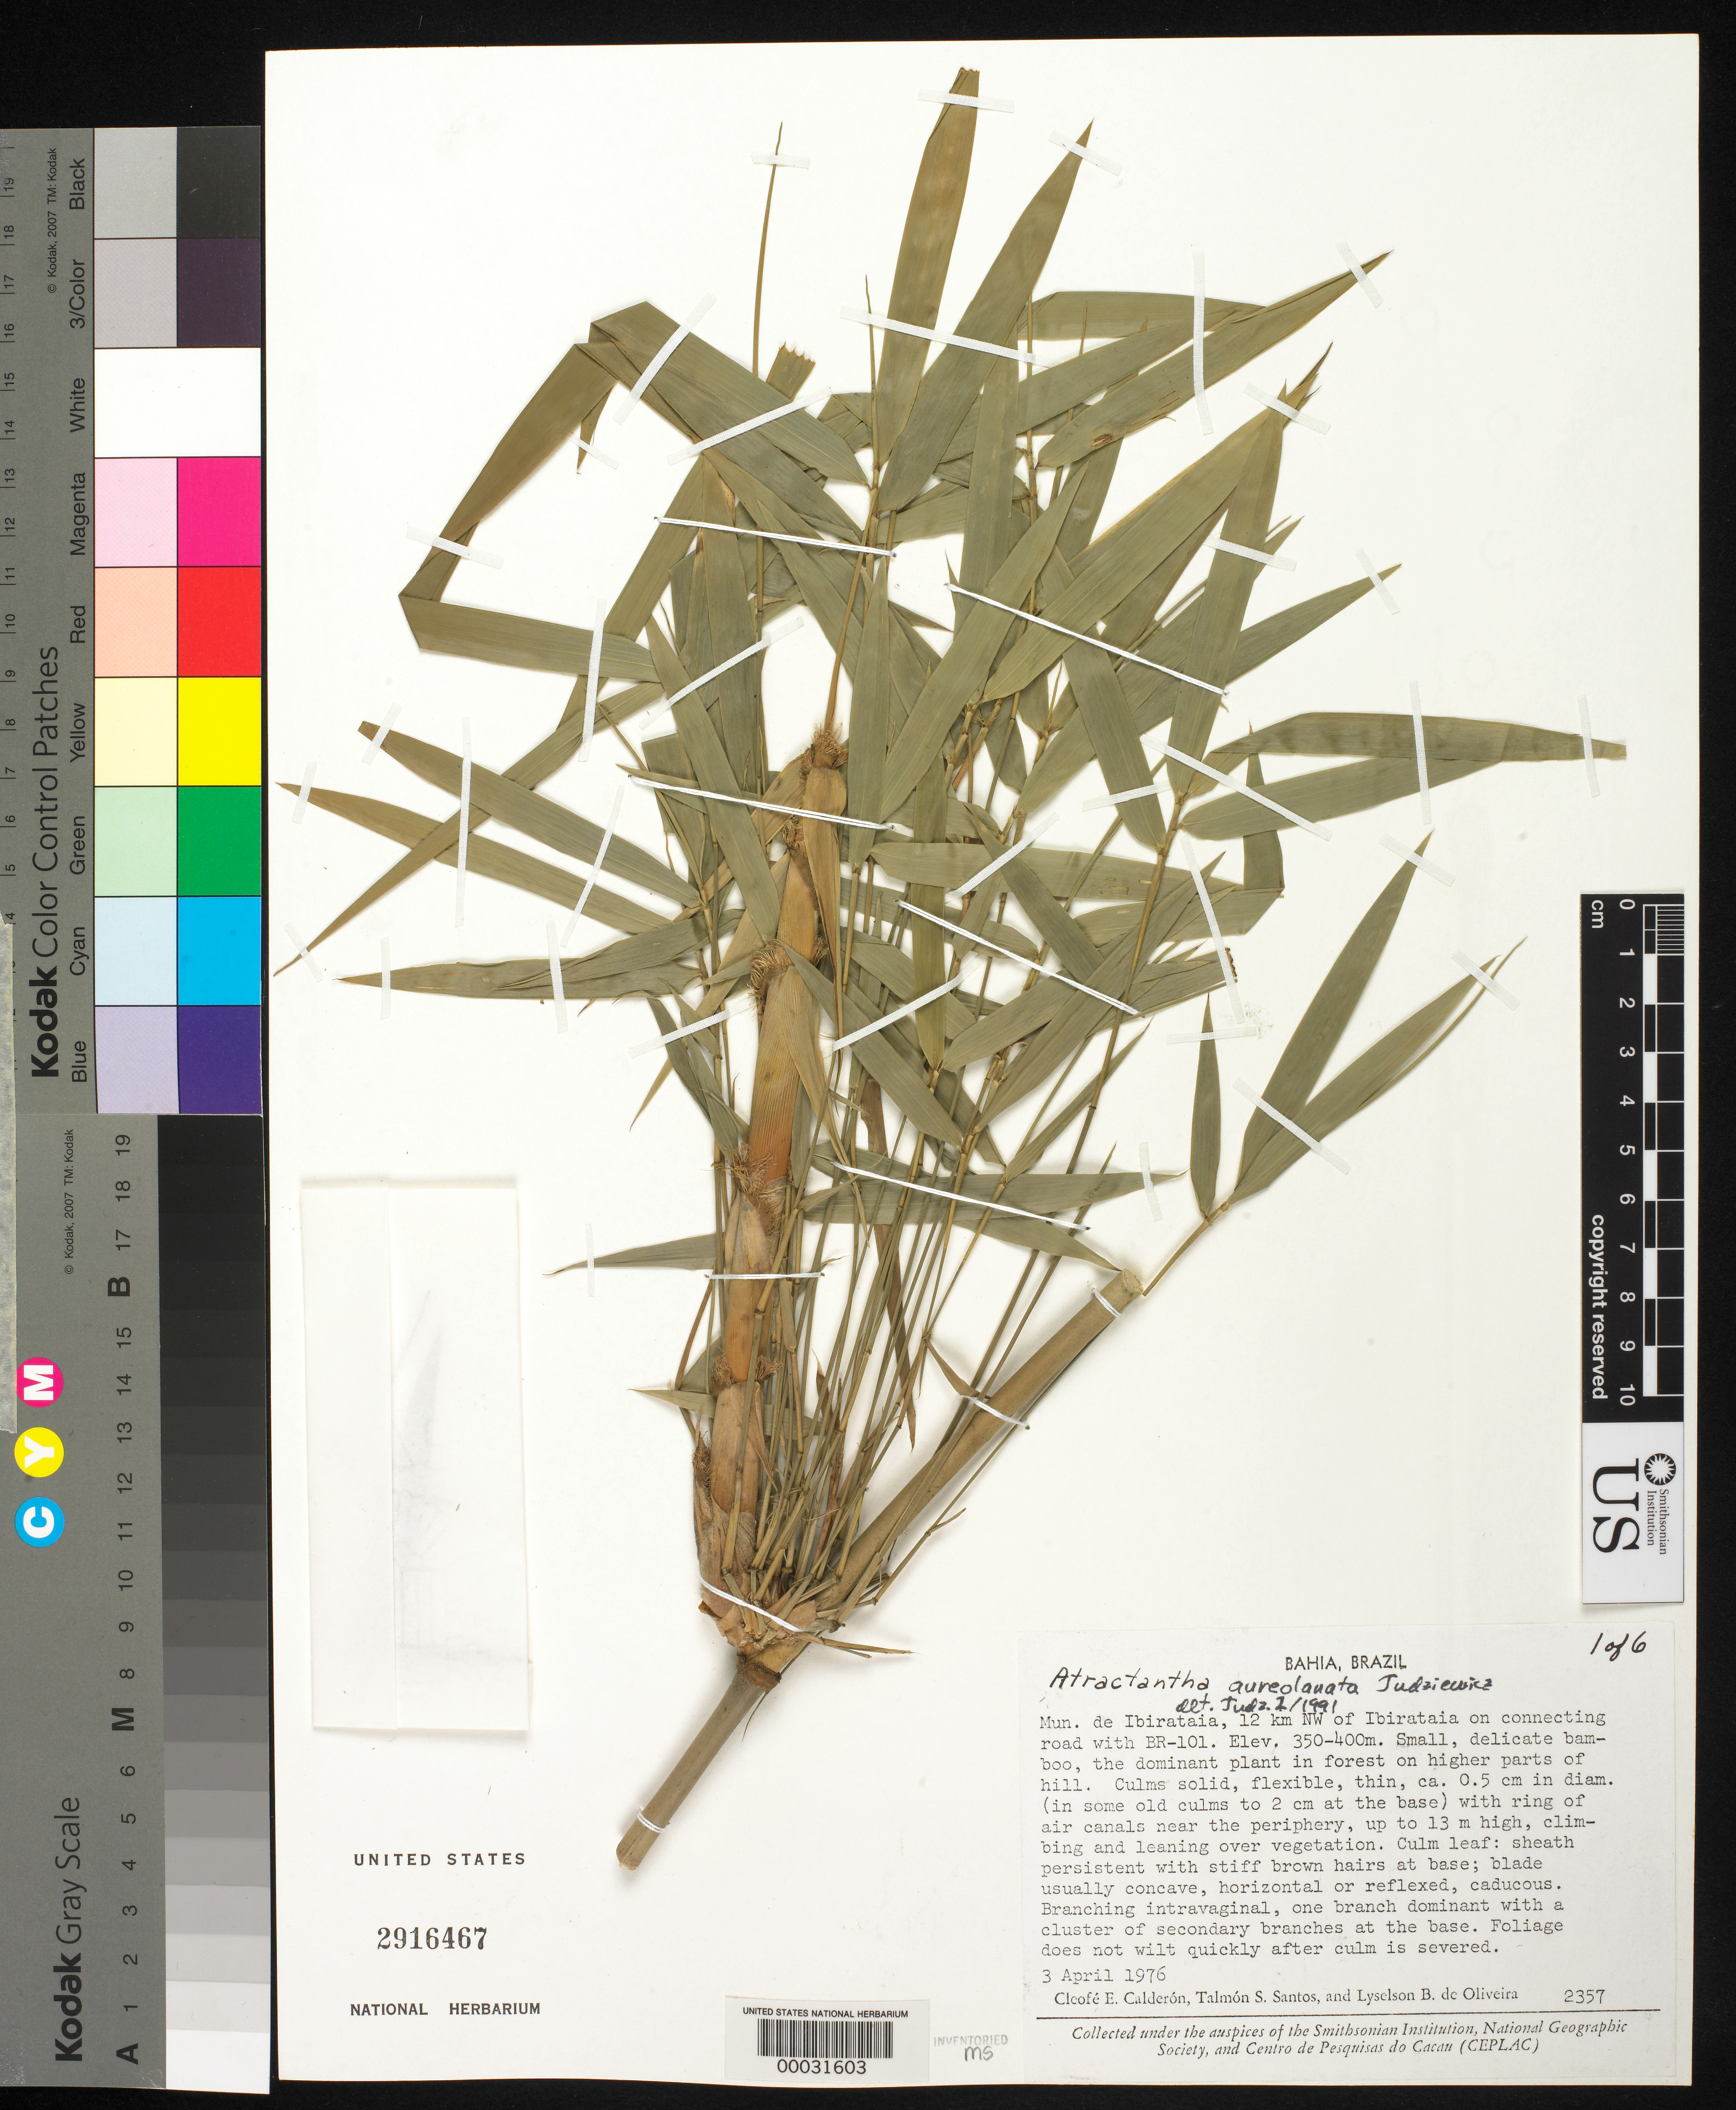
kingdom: Plantae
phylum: Tracheophyta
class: Liliopsida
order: Poales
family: Poaceae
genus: Atractantha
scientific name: Atractantha aureolanata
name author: Judz.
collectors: C. E. Calderón, T. S. Santos & L. de Oliveira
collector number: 2357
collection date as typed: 03 Apr 1976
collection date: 1976-04-03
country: Brazil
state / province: Bahia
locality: Ibirataia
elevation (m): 350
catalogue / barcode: US 2916467